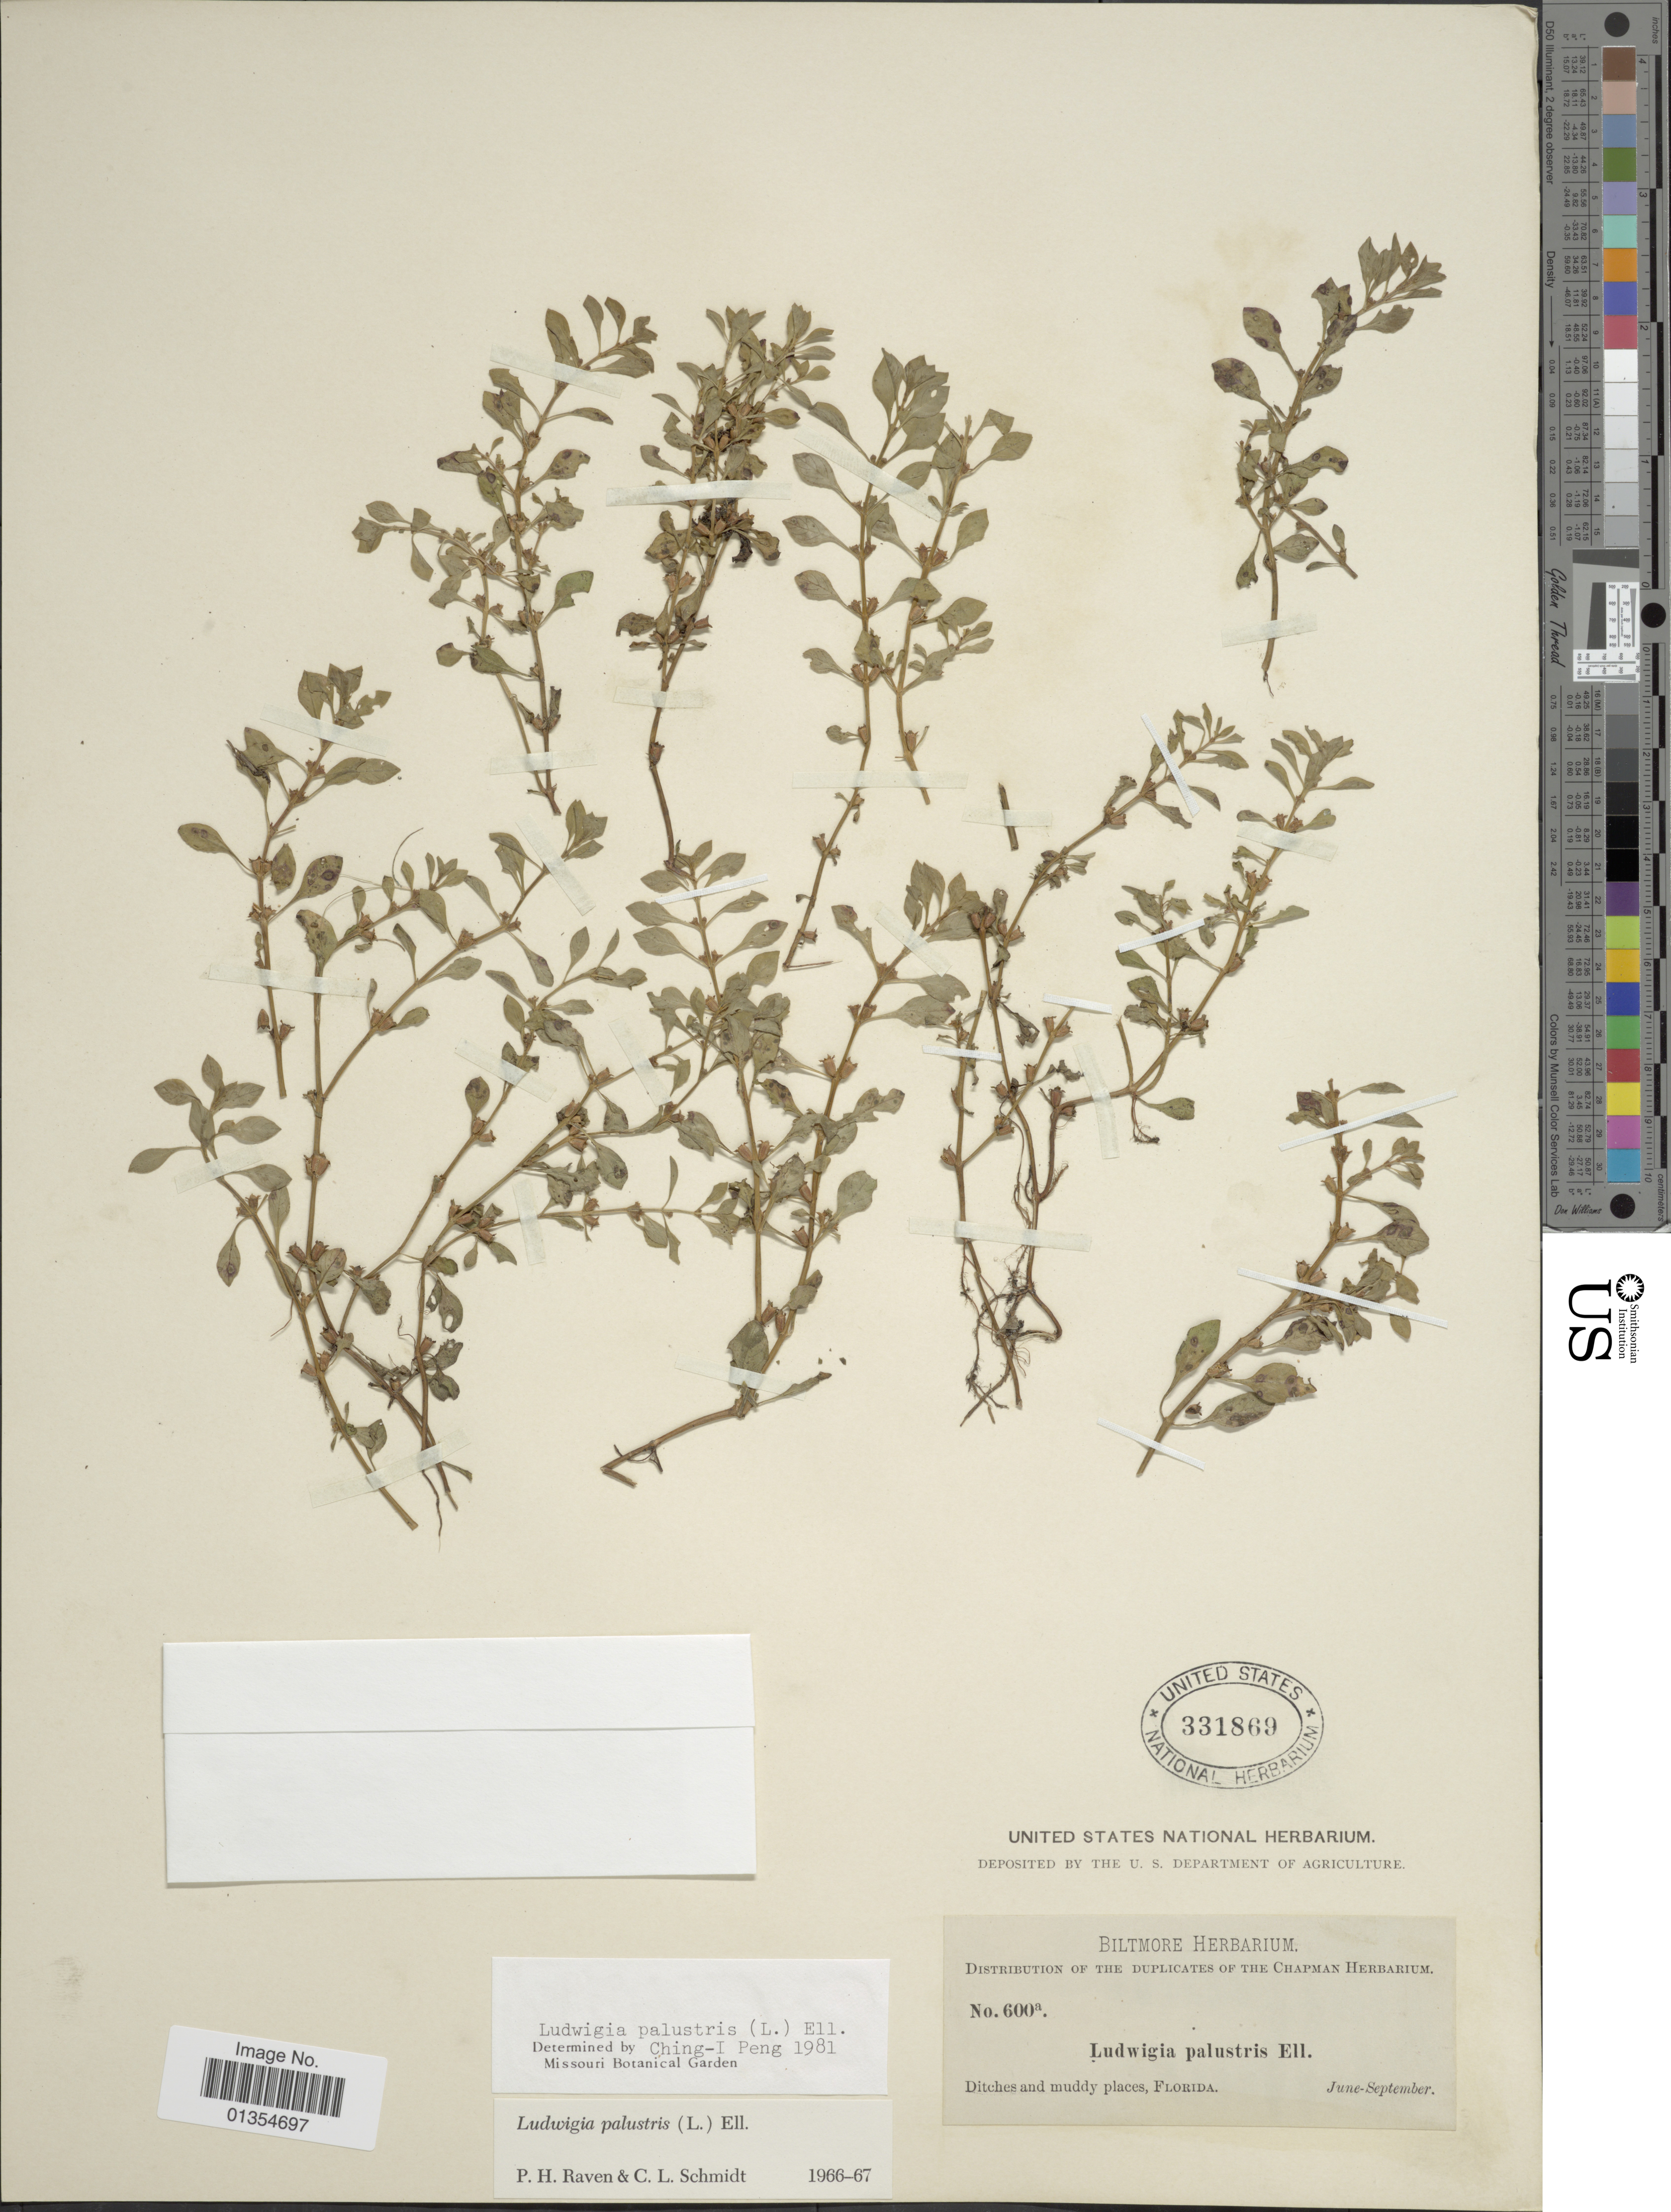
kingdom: Plantae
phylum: Tracheophyta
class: Magnoliopsida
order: Myrtales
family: Onagraceae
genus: Ludwigia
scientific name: Ludwigia palustris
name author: (L.) Elliott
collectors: ex herb. Biltmore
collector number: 600a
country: United States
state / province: Florida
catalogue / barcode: US 331869